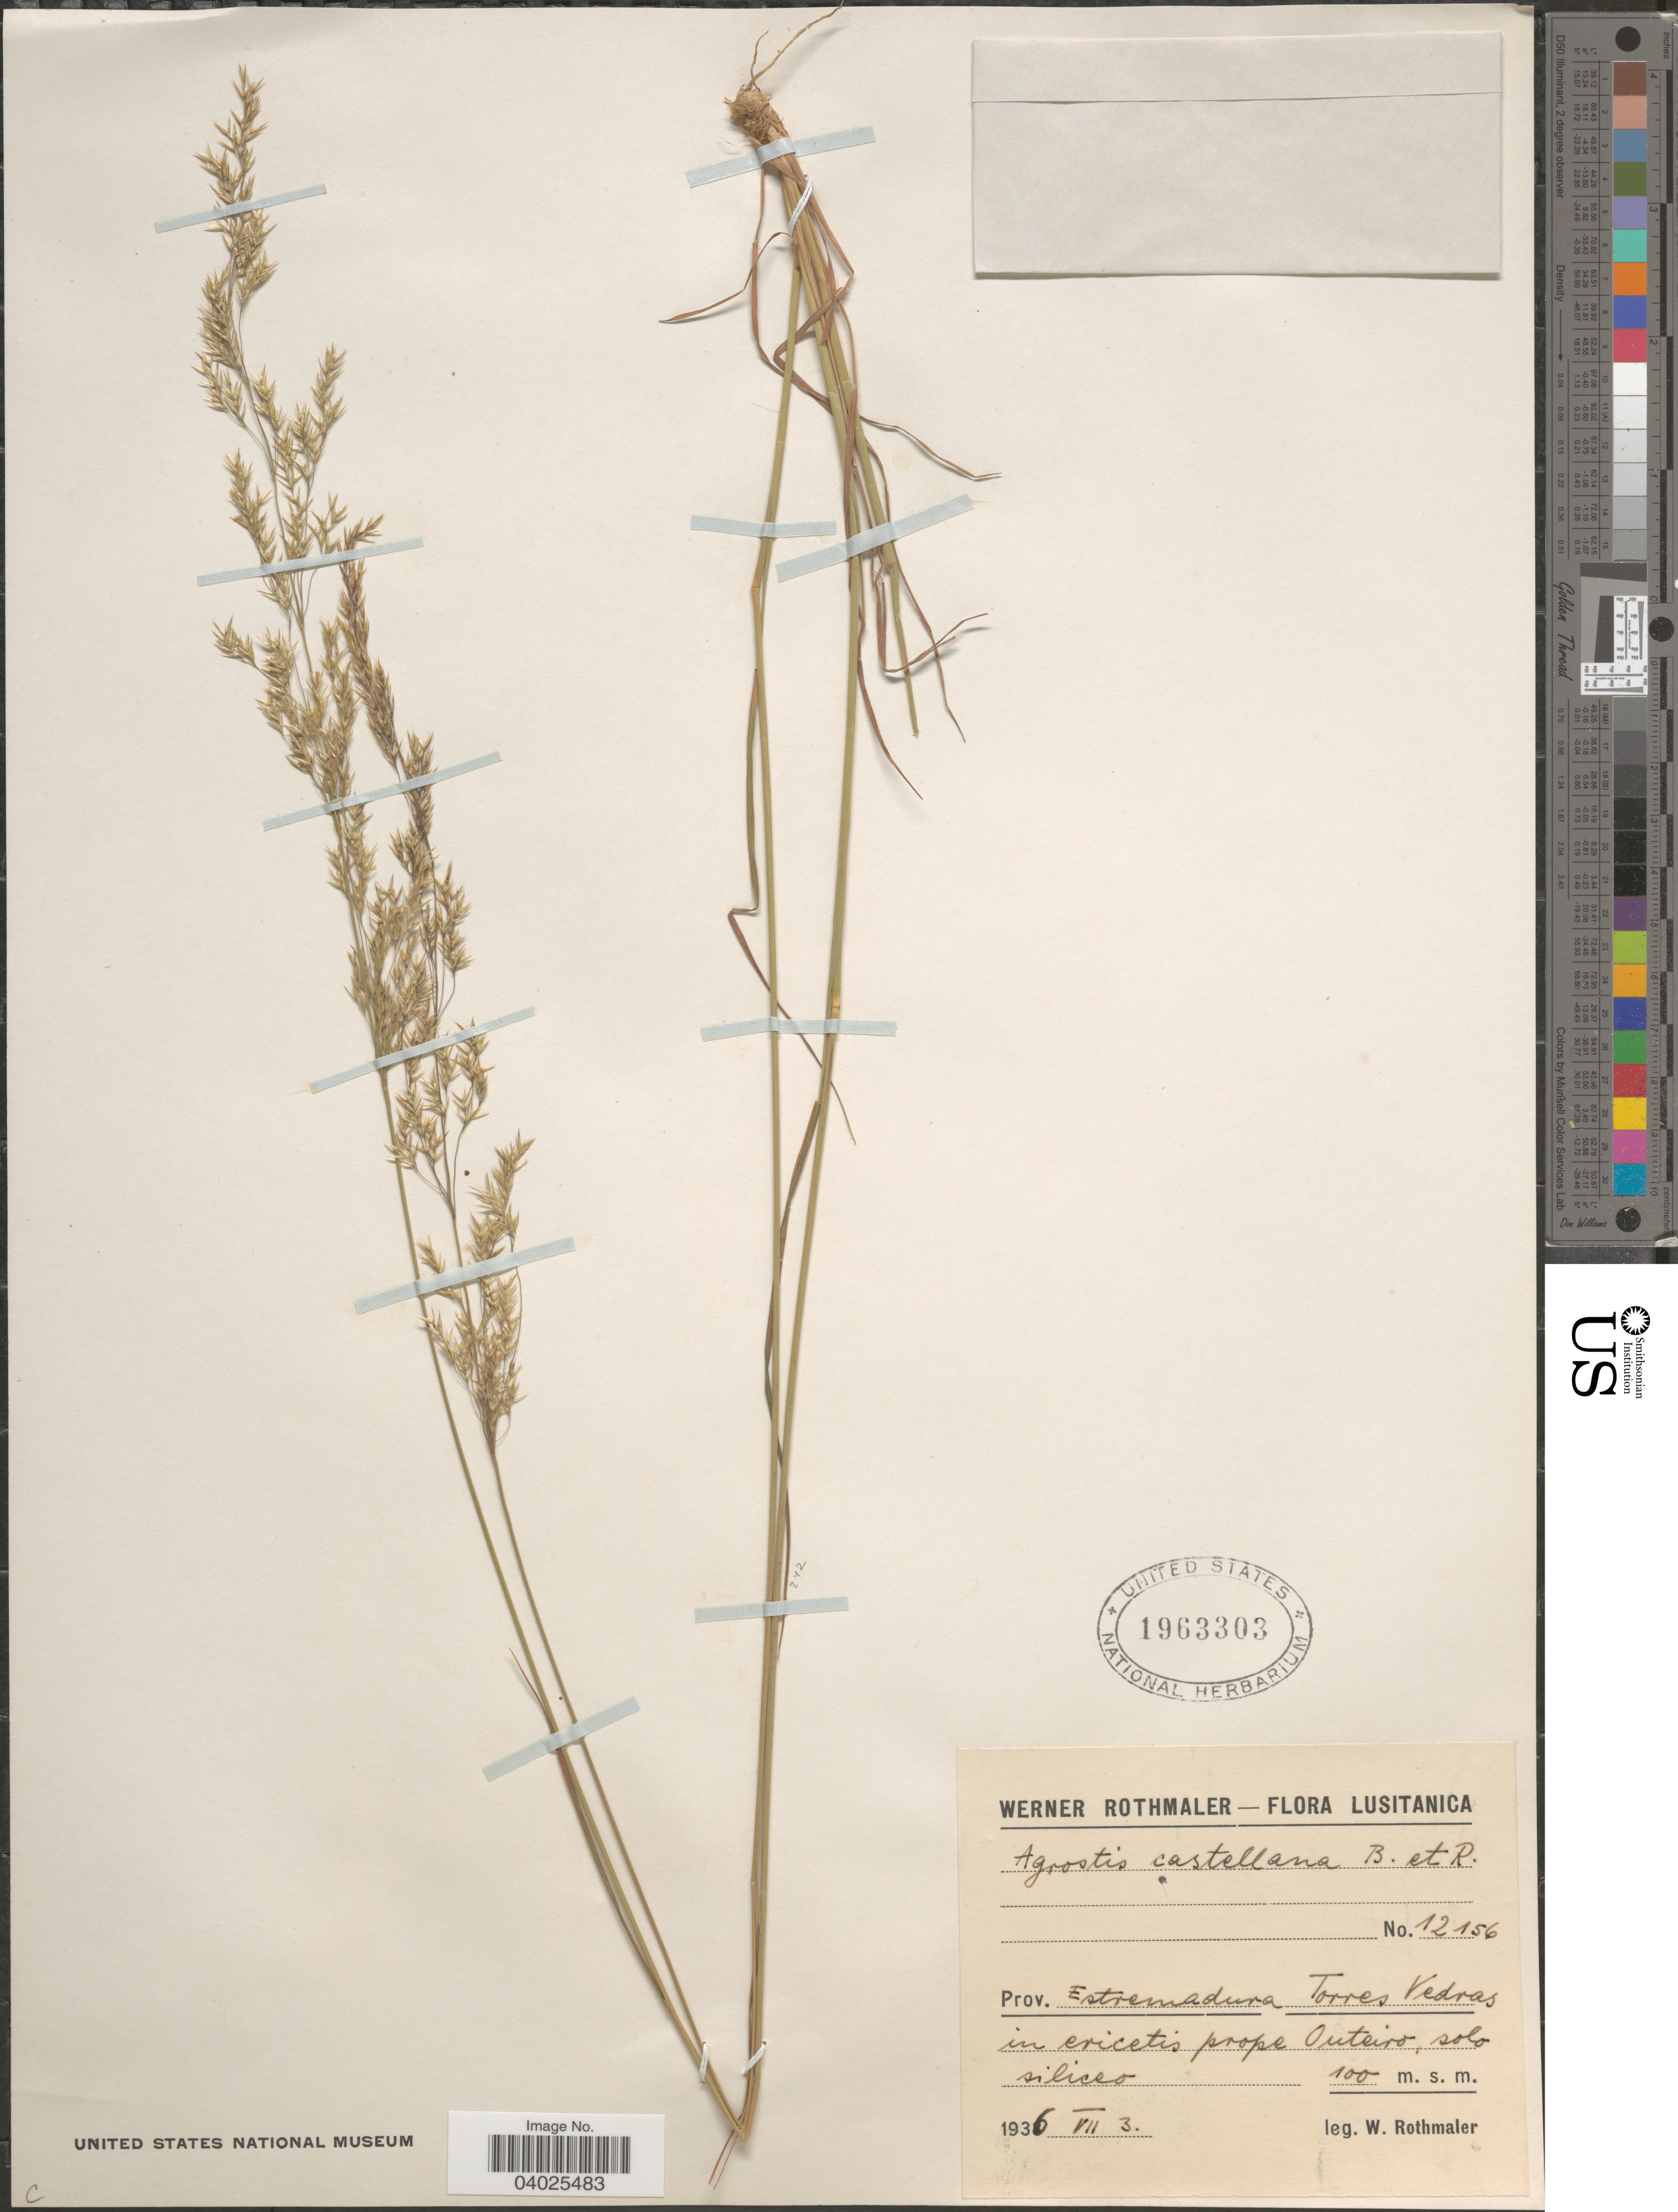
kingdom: Plantae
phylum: Tracheophyta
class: Liliopsida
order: Poales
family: Poaceae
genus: Agrostis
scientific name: Agrostis castellana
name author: Boiss. & Reut.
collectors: W. Rothmaler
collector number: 12156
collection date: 1936-07-03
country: Portugal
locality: Lusitanica. Prov. Estremadura Torres Vedras in cricetis prope Outeiro, solo siliceo.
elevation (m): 100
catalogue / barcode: US 1963303